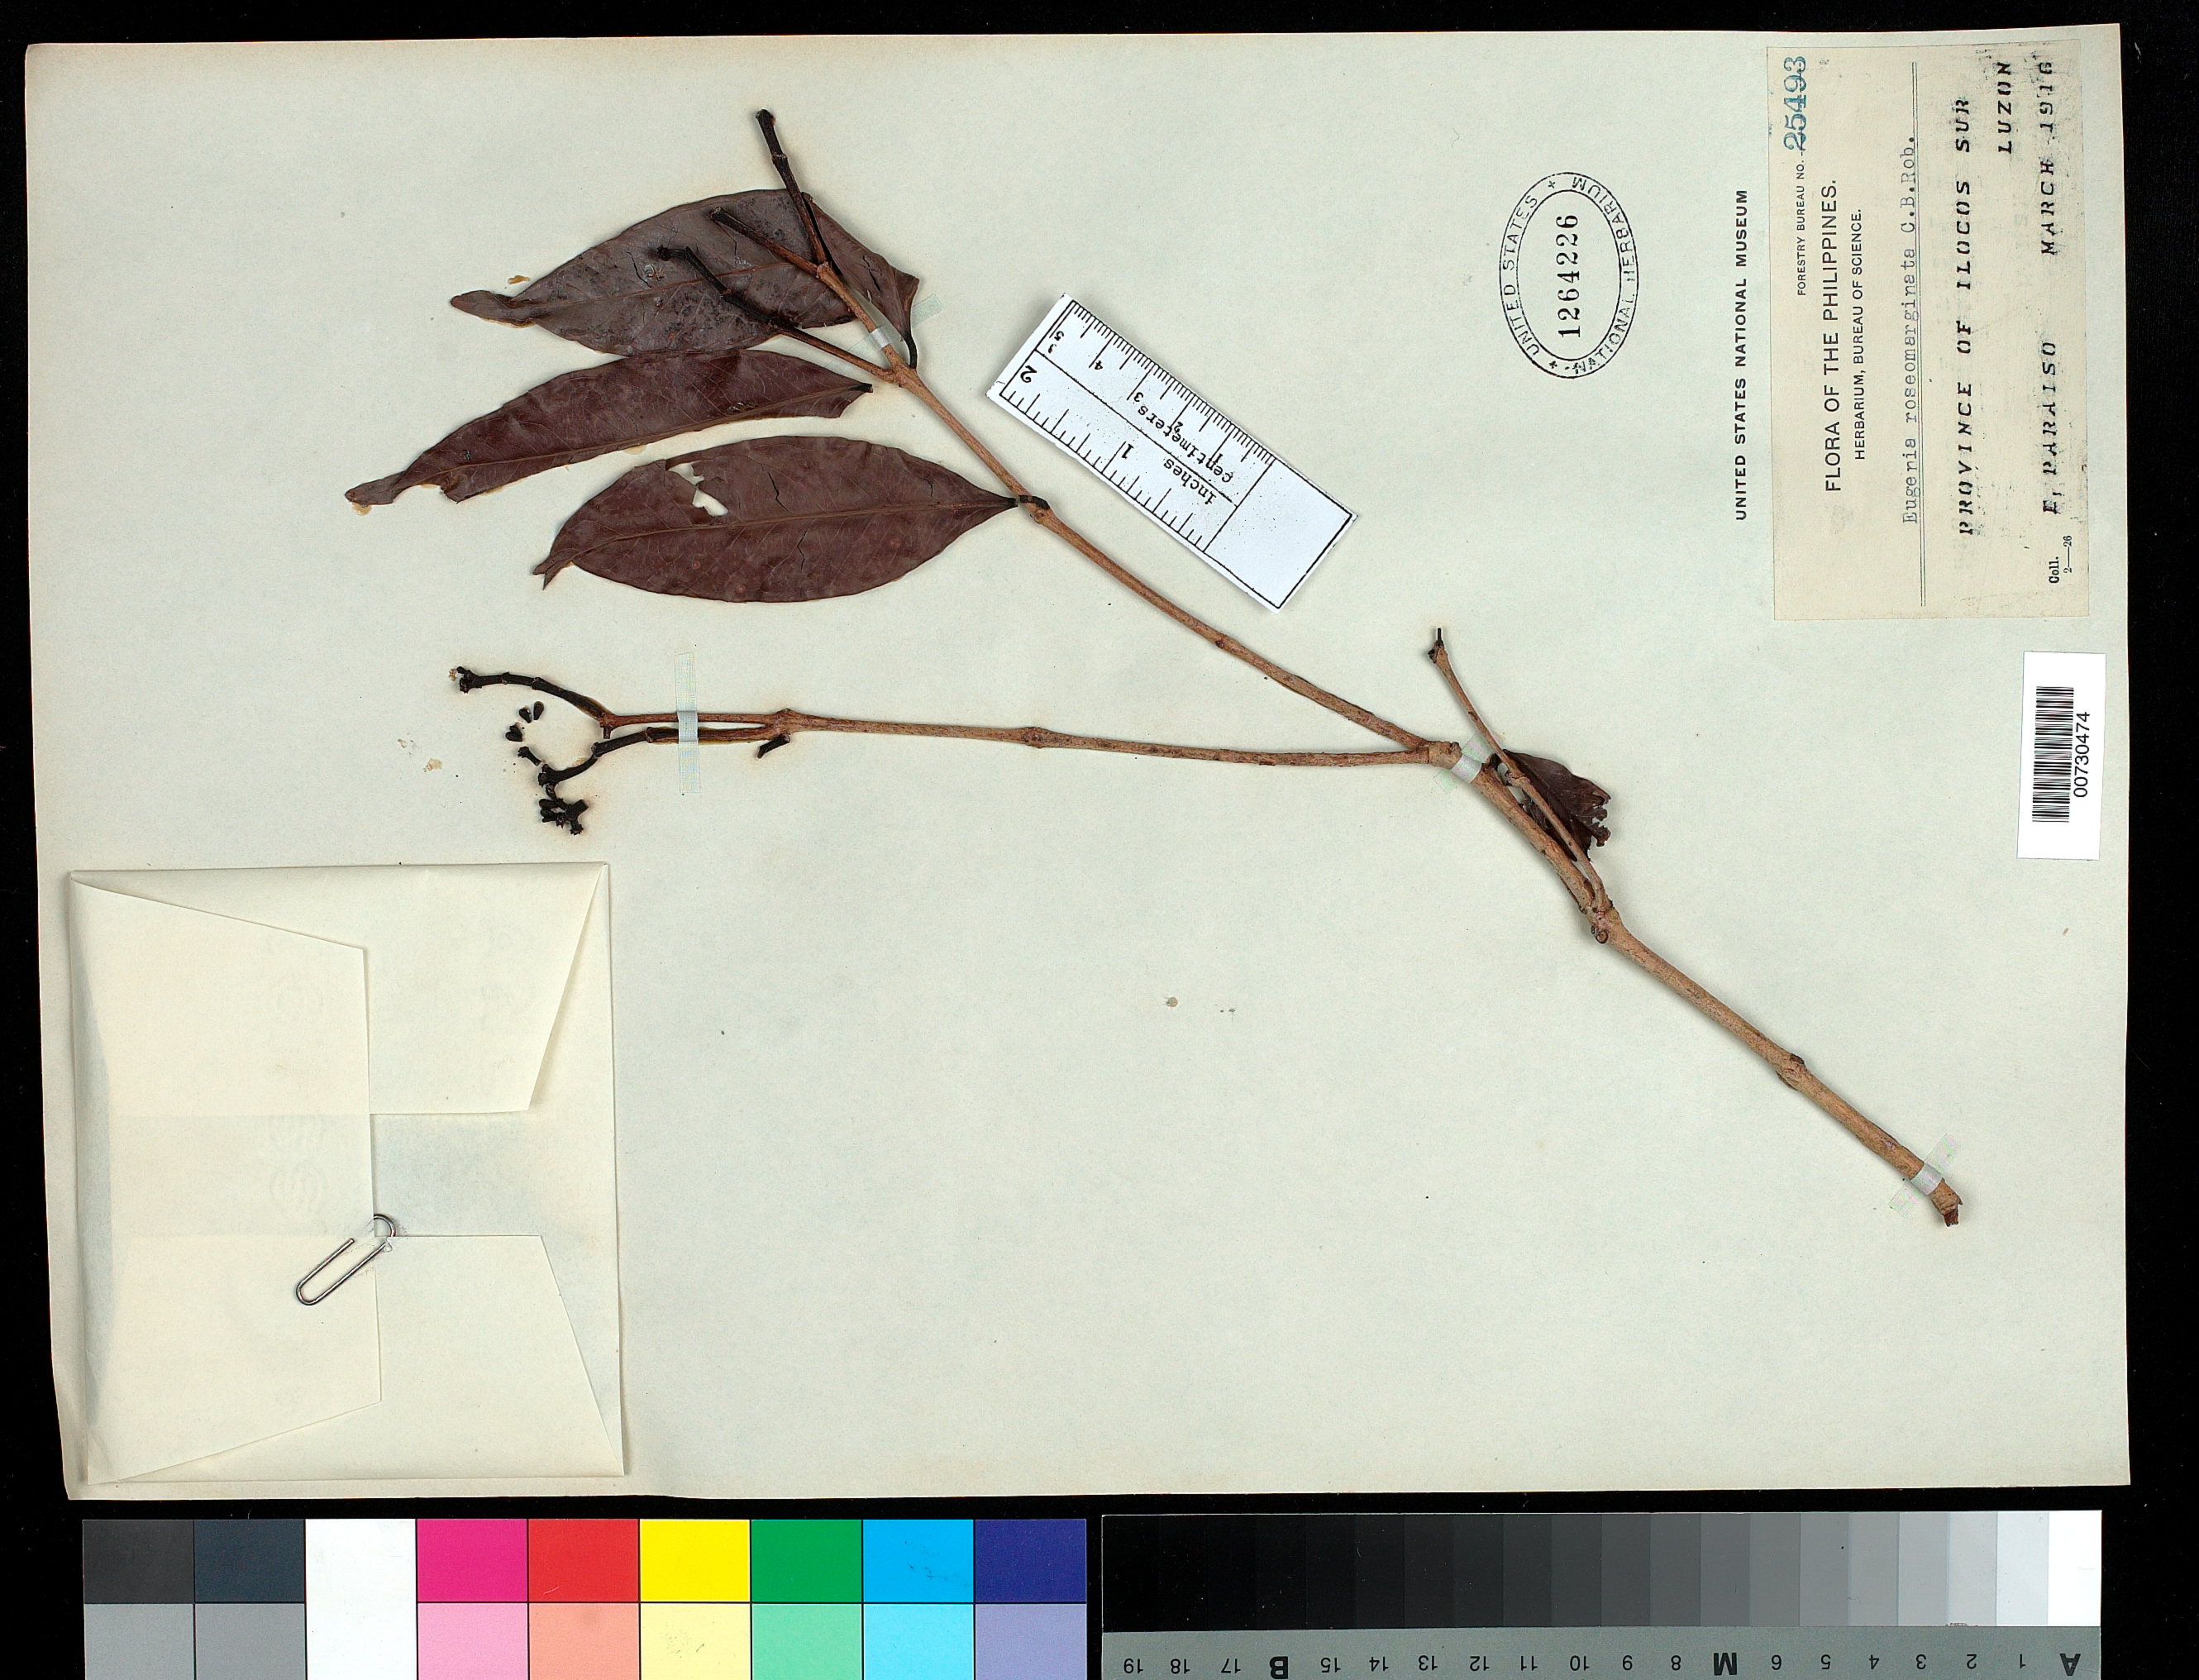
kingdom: Plantae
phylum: Tracheophyta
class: Magnoliopsida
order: Myrtales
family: Myrtaceae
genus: Syzygium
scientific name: Syzygium roseomarginatum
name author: (C.B. Rob.) Merr. & L.M. Perry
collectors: E. Paraiso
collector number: For. Bur. 25493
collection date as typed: Mar 1916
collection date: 1916-03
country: Philippines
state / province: Ilocos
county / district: Ilocos Sur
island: Luzon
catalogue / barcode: US 1264226